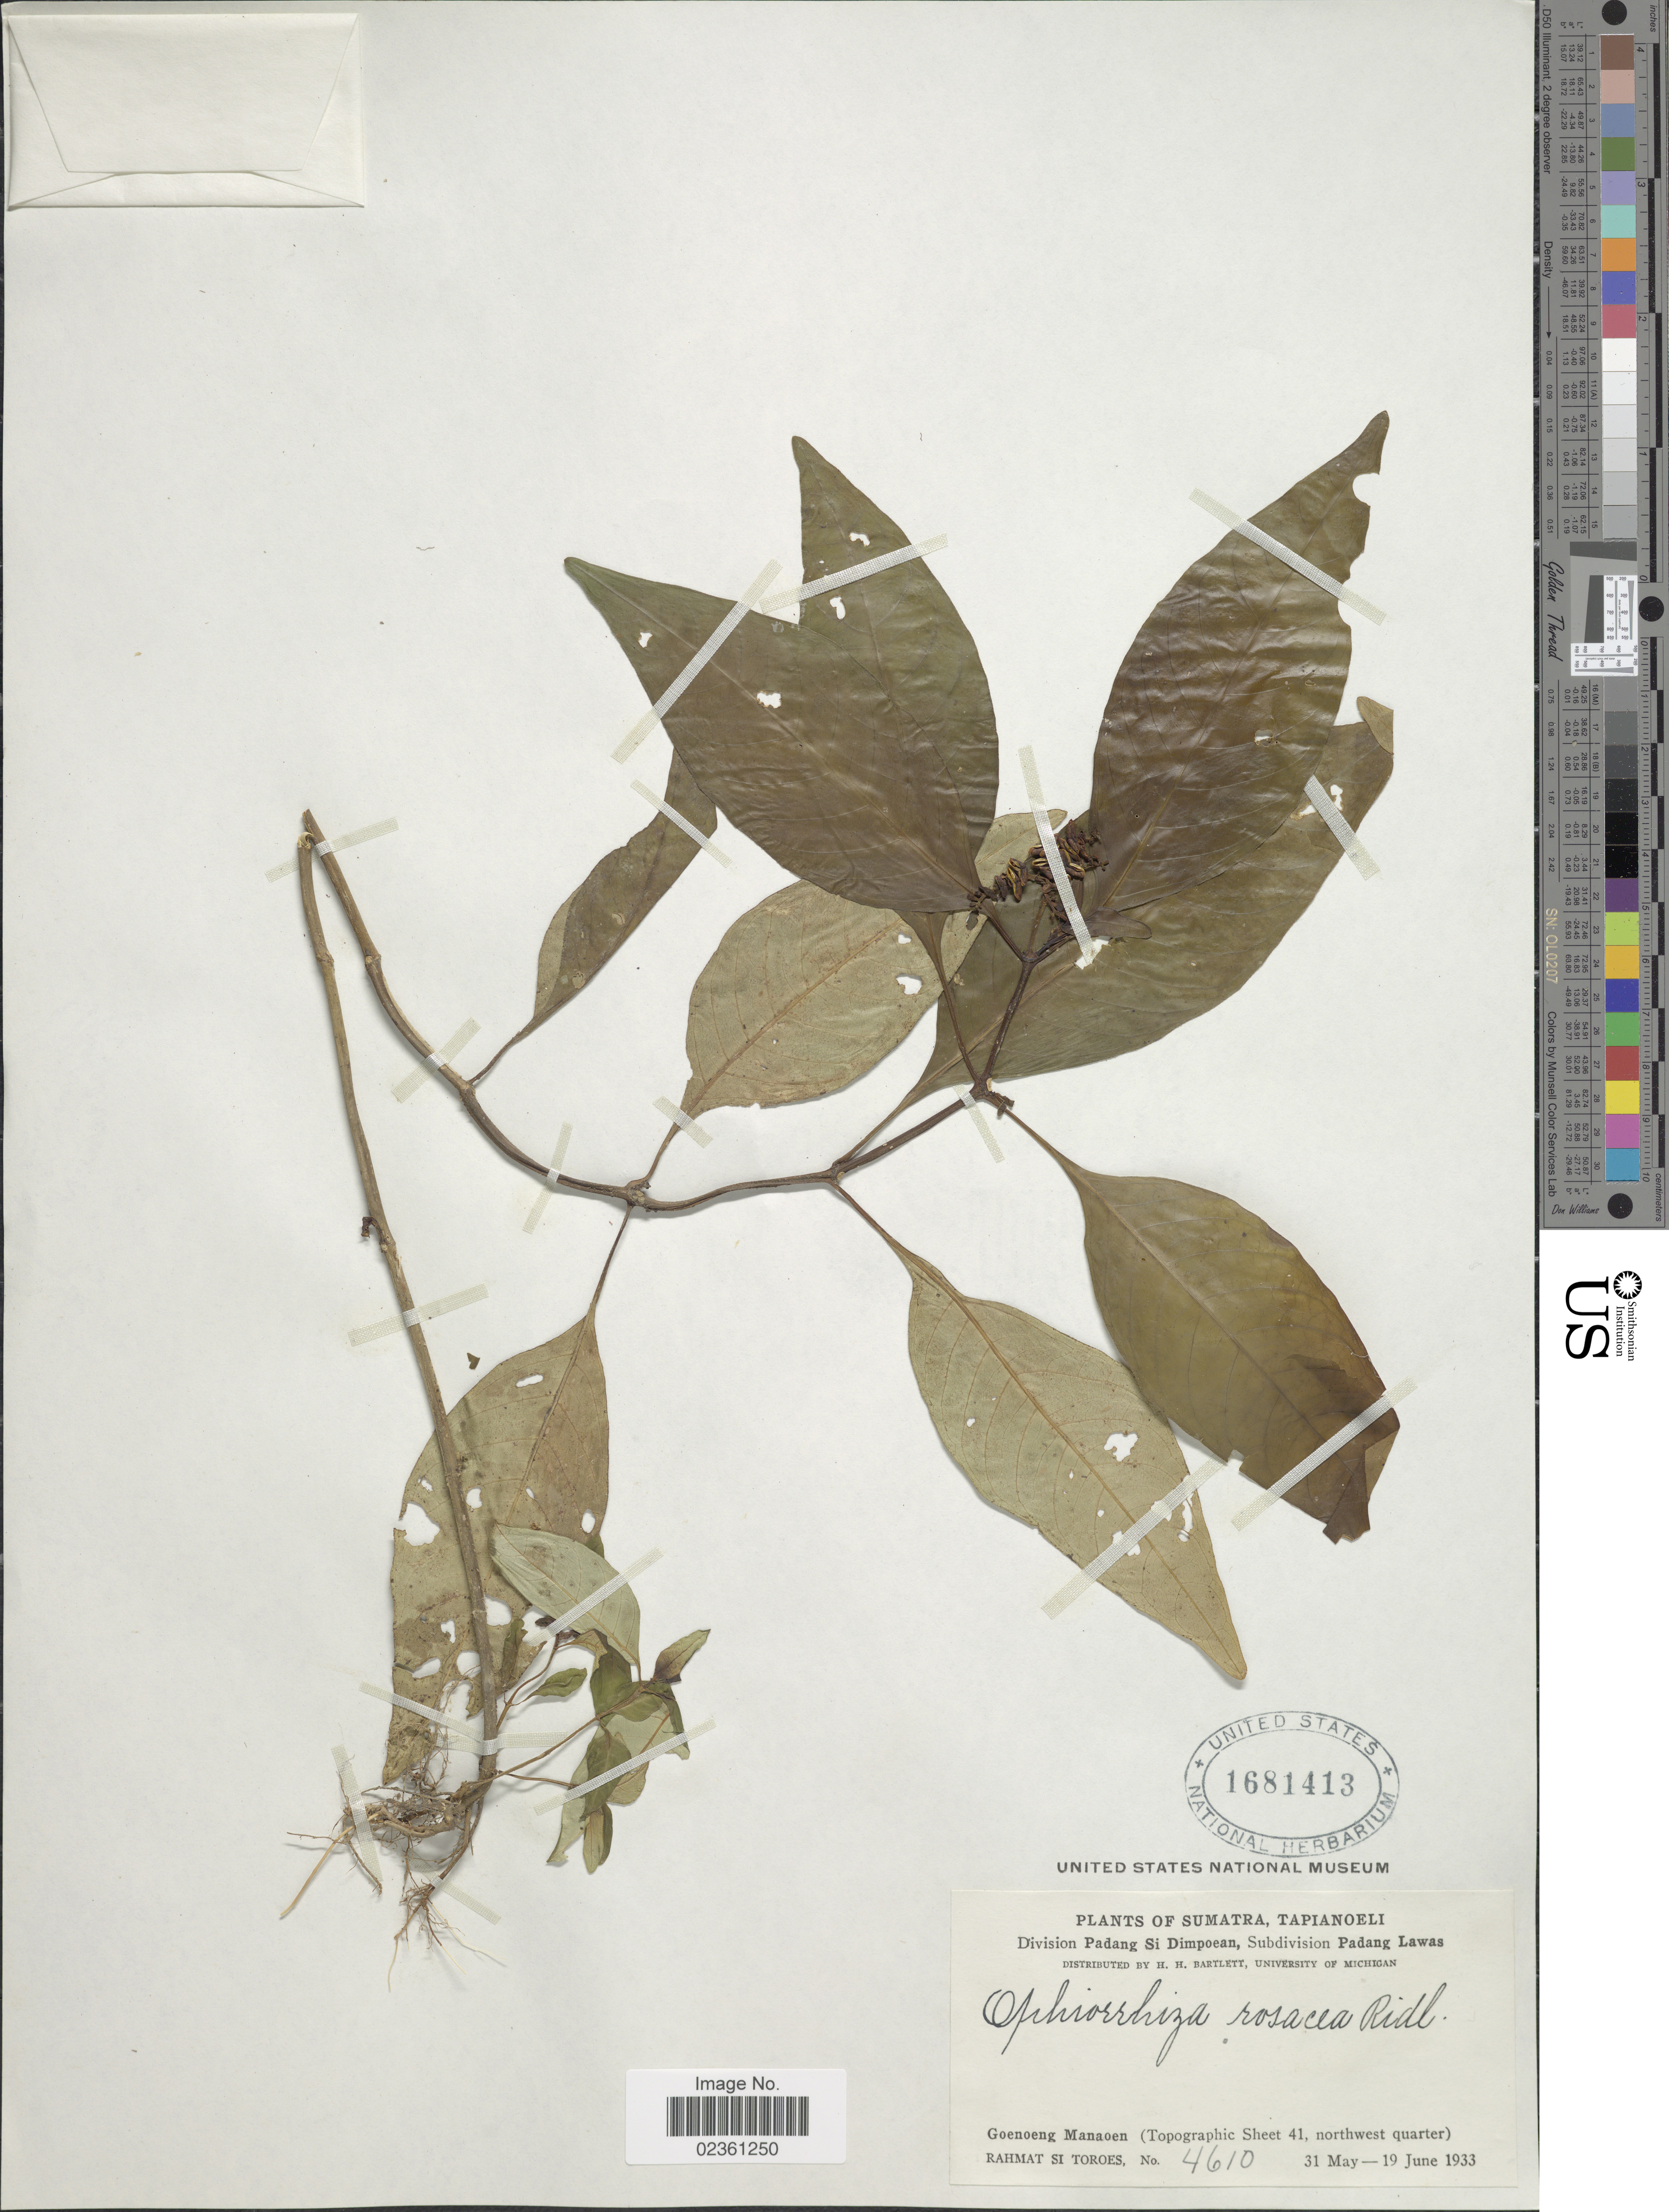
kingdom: Plantae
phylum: Tracheophyta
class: Magnoliopsida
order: Gentianales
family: Rubiaceae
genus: Ophiorrhiza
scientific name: Ophiorrhiza rosacea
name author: Ridl.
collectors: Rahmat Si Boeea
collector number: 4610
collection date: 1933-05-31/1933-06-19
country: Indonesia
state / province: Sumatra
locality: Tapianoeli, Division Padang Si Dimpoean, Subdivision Padang Lawas, Goenoeng Manaoen (Topographic Sheet 41, northwest quarter)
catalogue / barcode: US 1681413